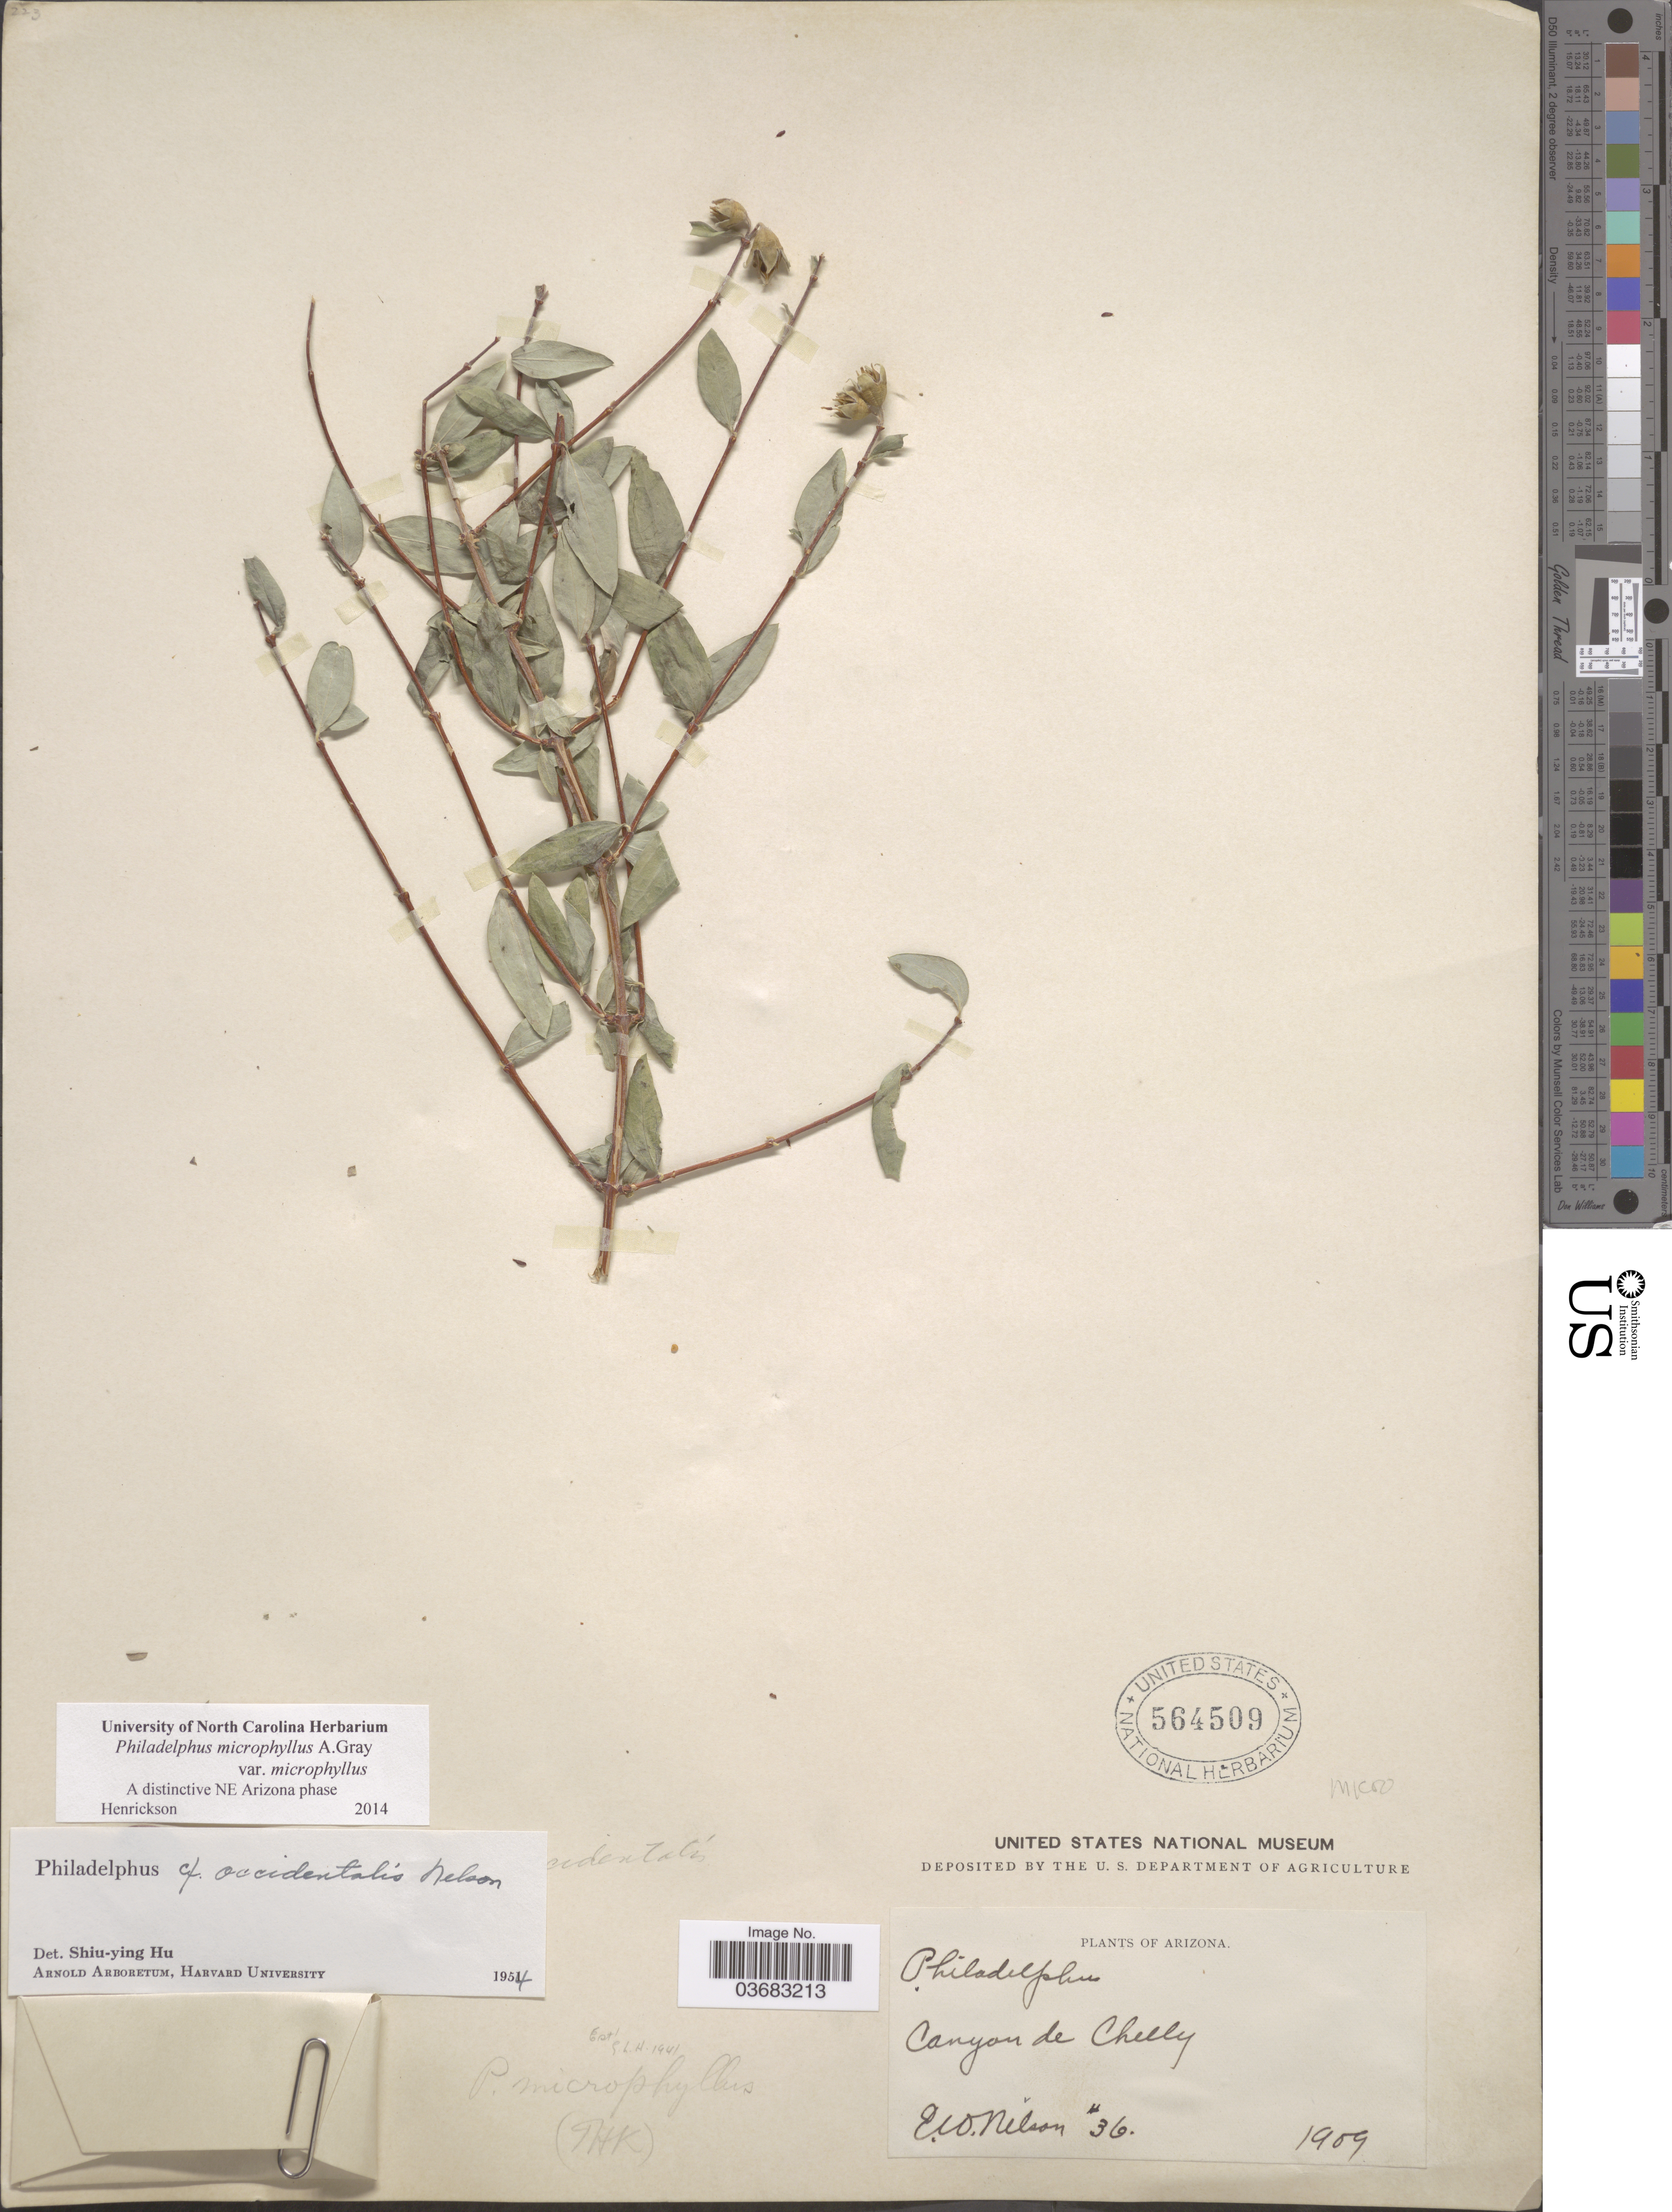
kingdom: Plantae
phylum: Tracheophyta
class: Magnoliopsida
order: Cornales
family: Hydrangeaceae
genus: Philadelphus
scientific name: Philadelphus microphyllus var. microphyllus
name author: A. Gray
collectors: E. W. Nelson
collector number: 36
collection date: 1909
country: United States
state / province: Arizona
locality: Canyon de Chilly.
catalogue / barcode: US 564509